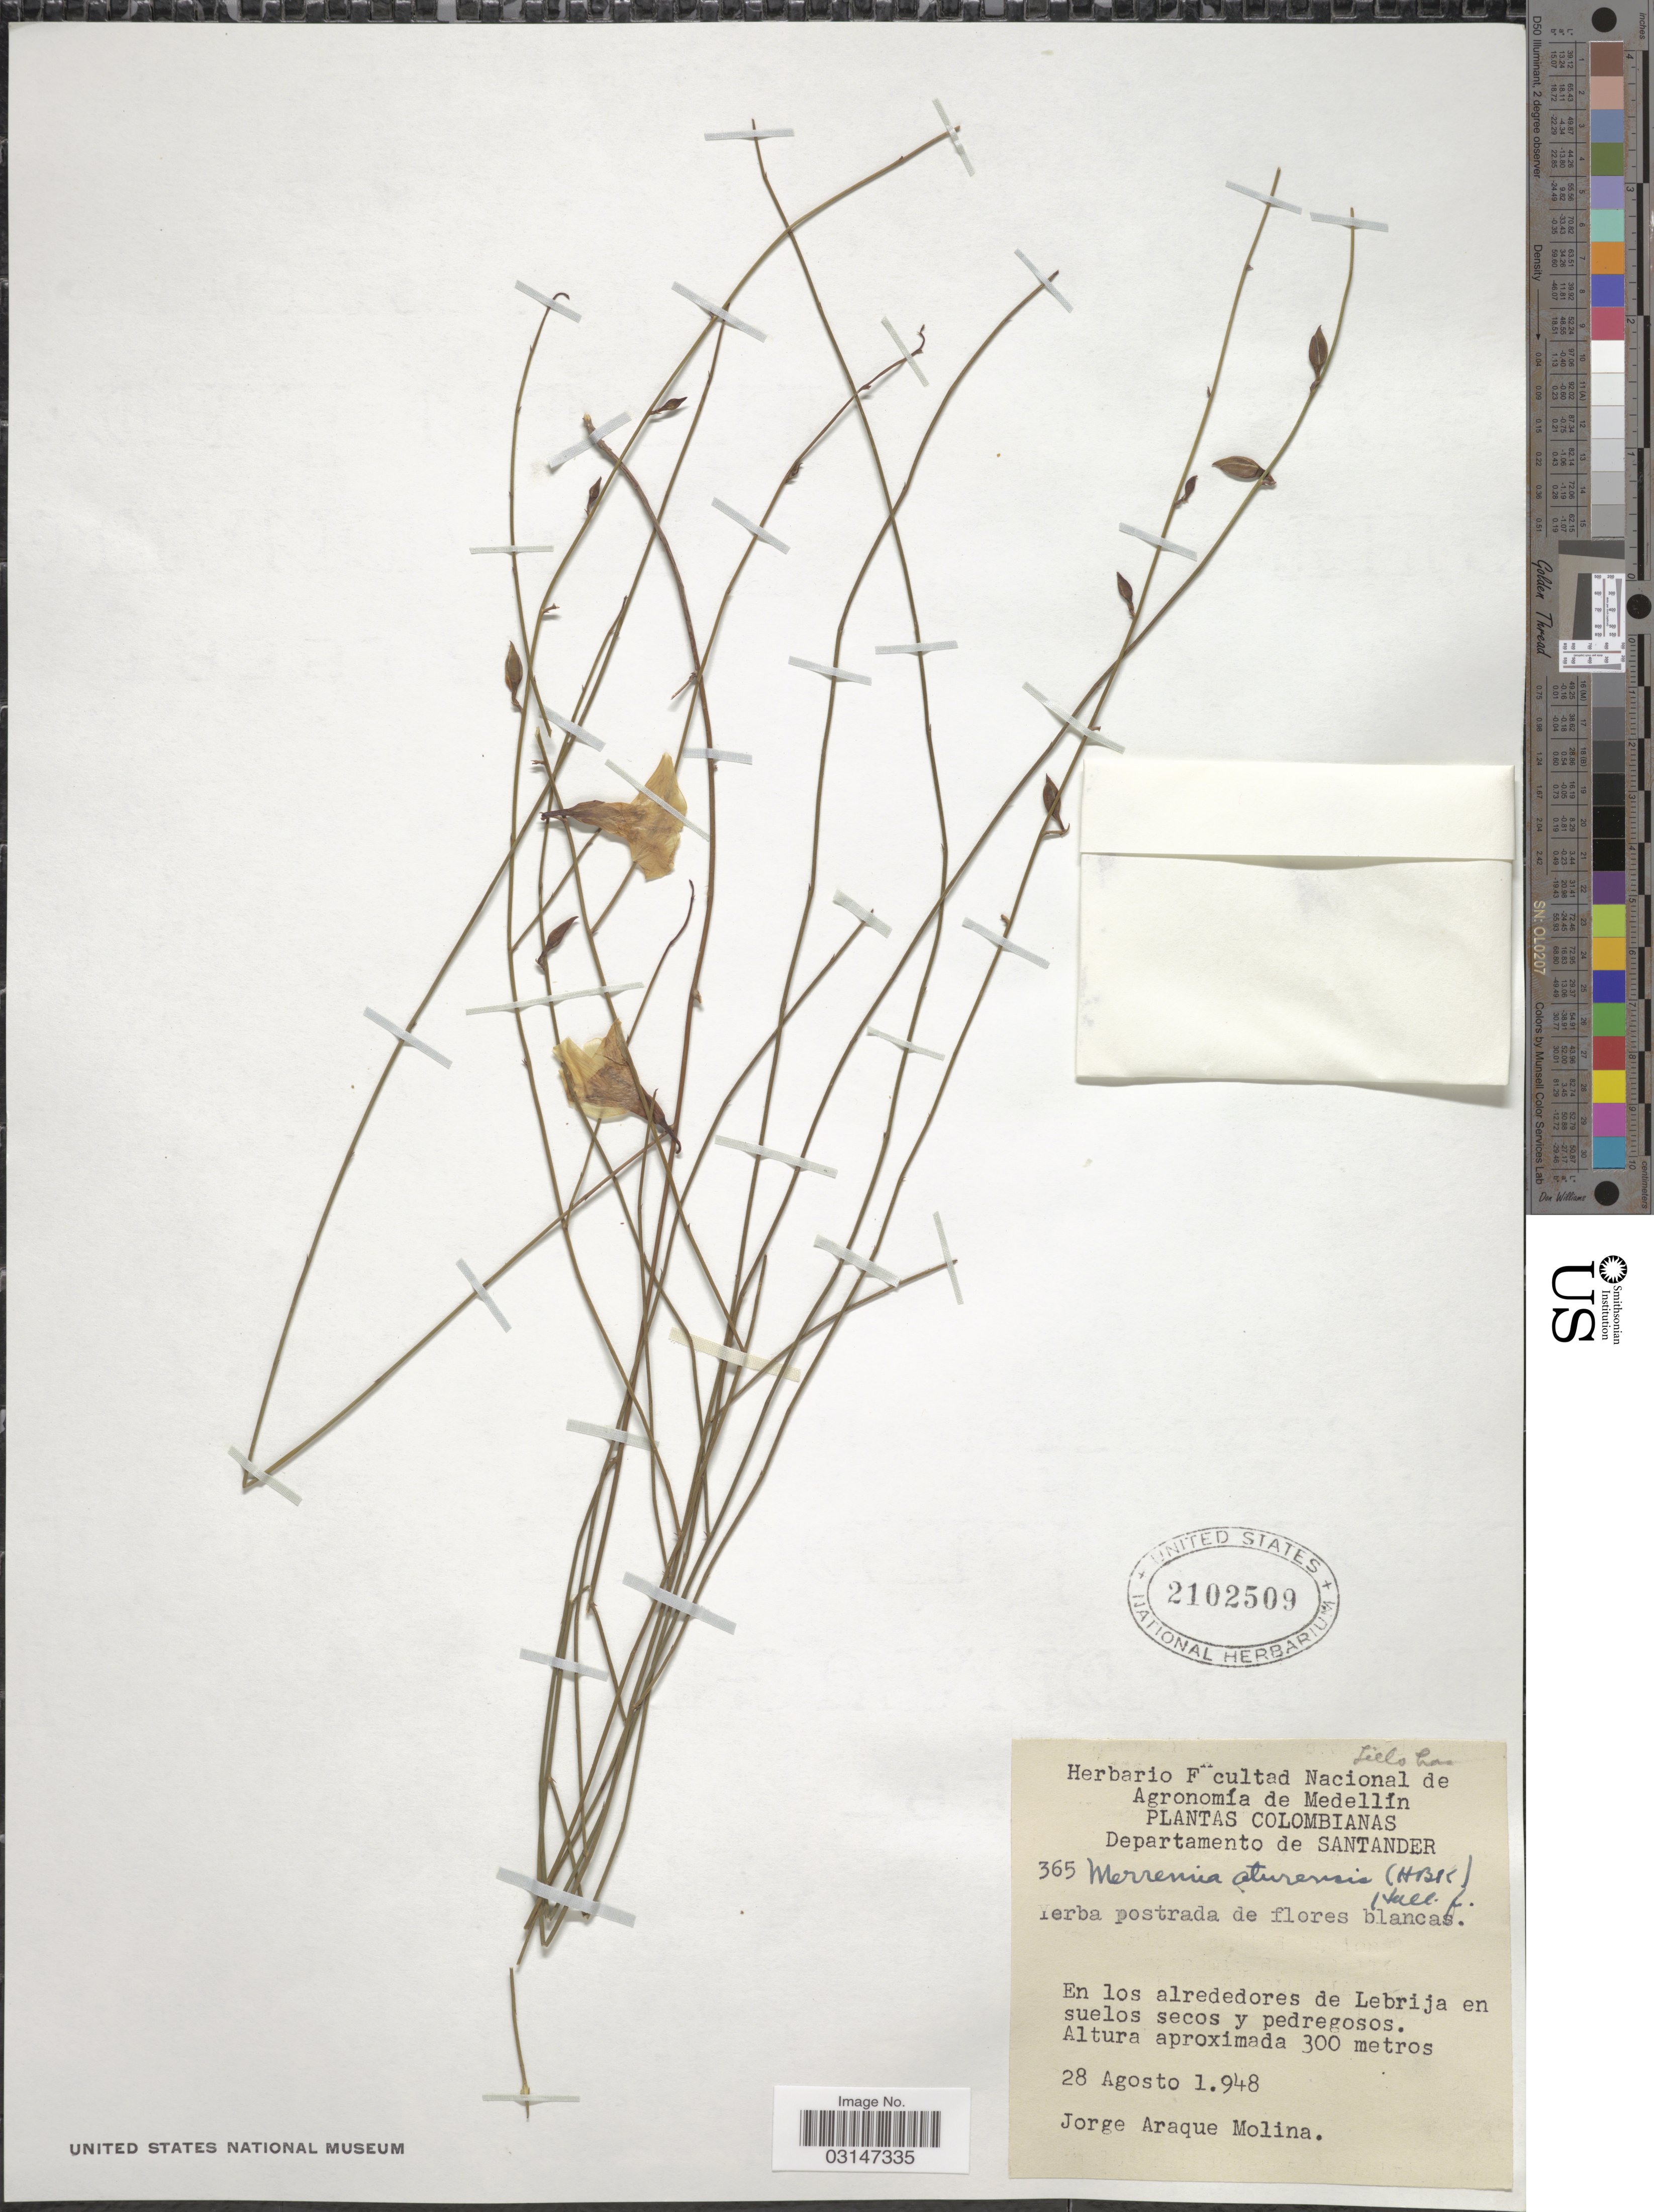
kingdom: Plantae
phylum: Tracheophyta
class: Magnoliopsida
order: Solanales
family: Convolvulaceae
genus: Distimake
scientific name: Distimake aturensis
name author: (Kunth) A. R. Simões & Staples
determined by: Strong, Mark T., (BOT), Smithsonian Institution - National Museum of Natural History (UNITED STATES)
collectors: J. Araque Molina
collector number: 365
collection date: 1948-08-28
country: Colombia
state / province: Santander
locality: Departamento de Santander, En los alrededores de Lebrija en suelos secos y pedregosos.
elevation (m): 300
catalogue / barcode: US 2102509